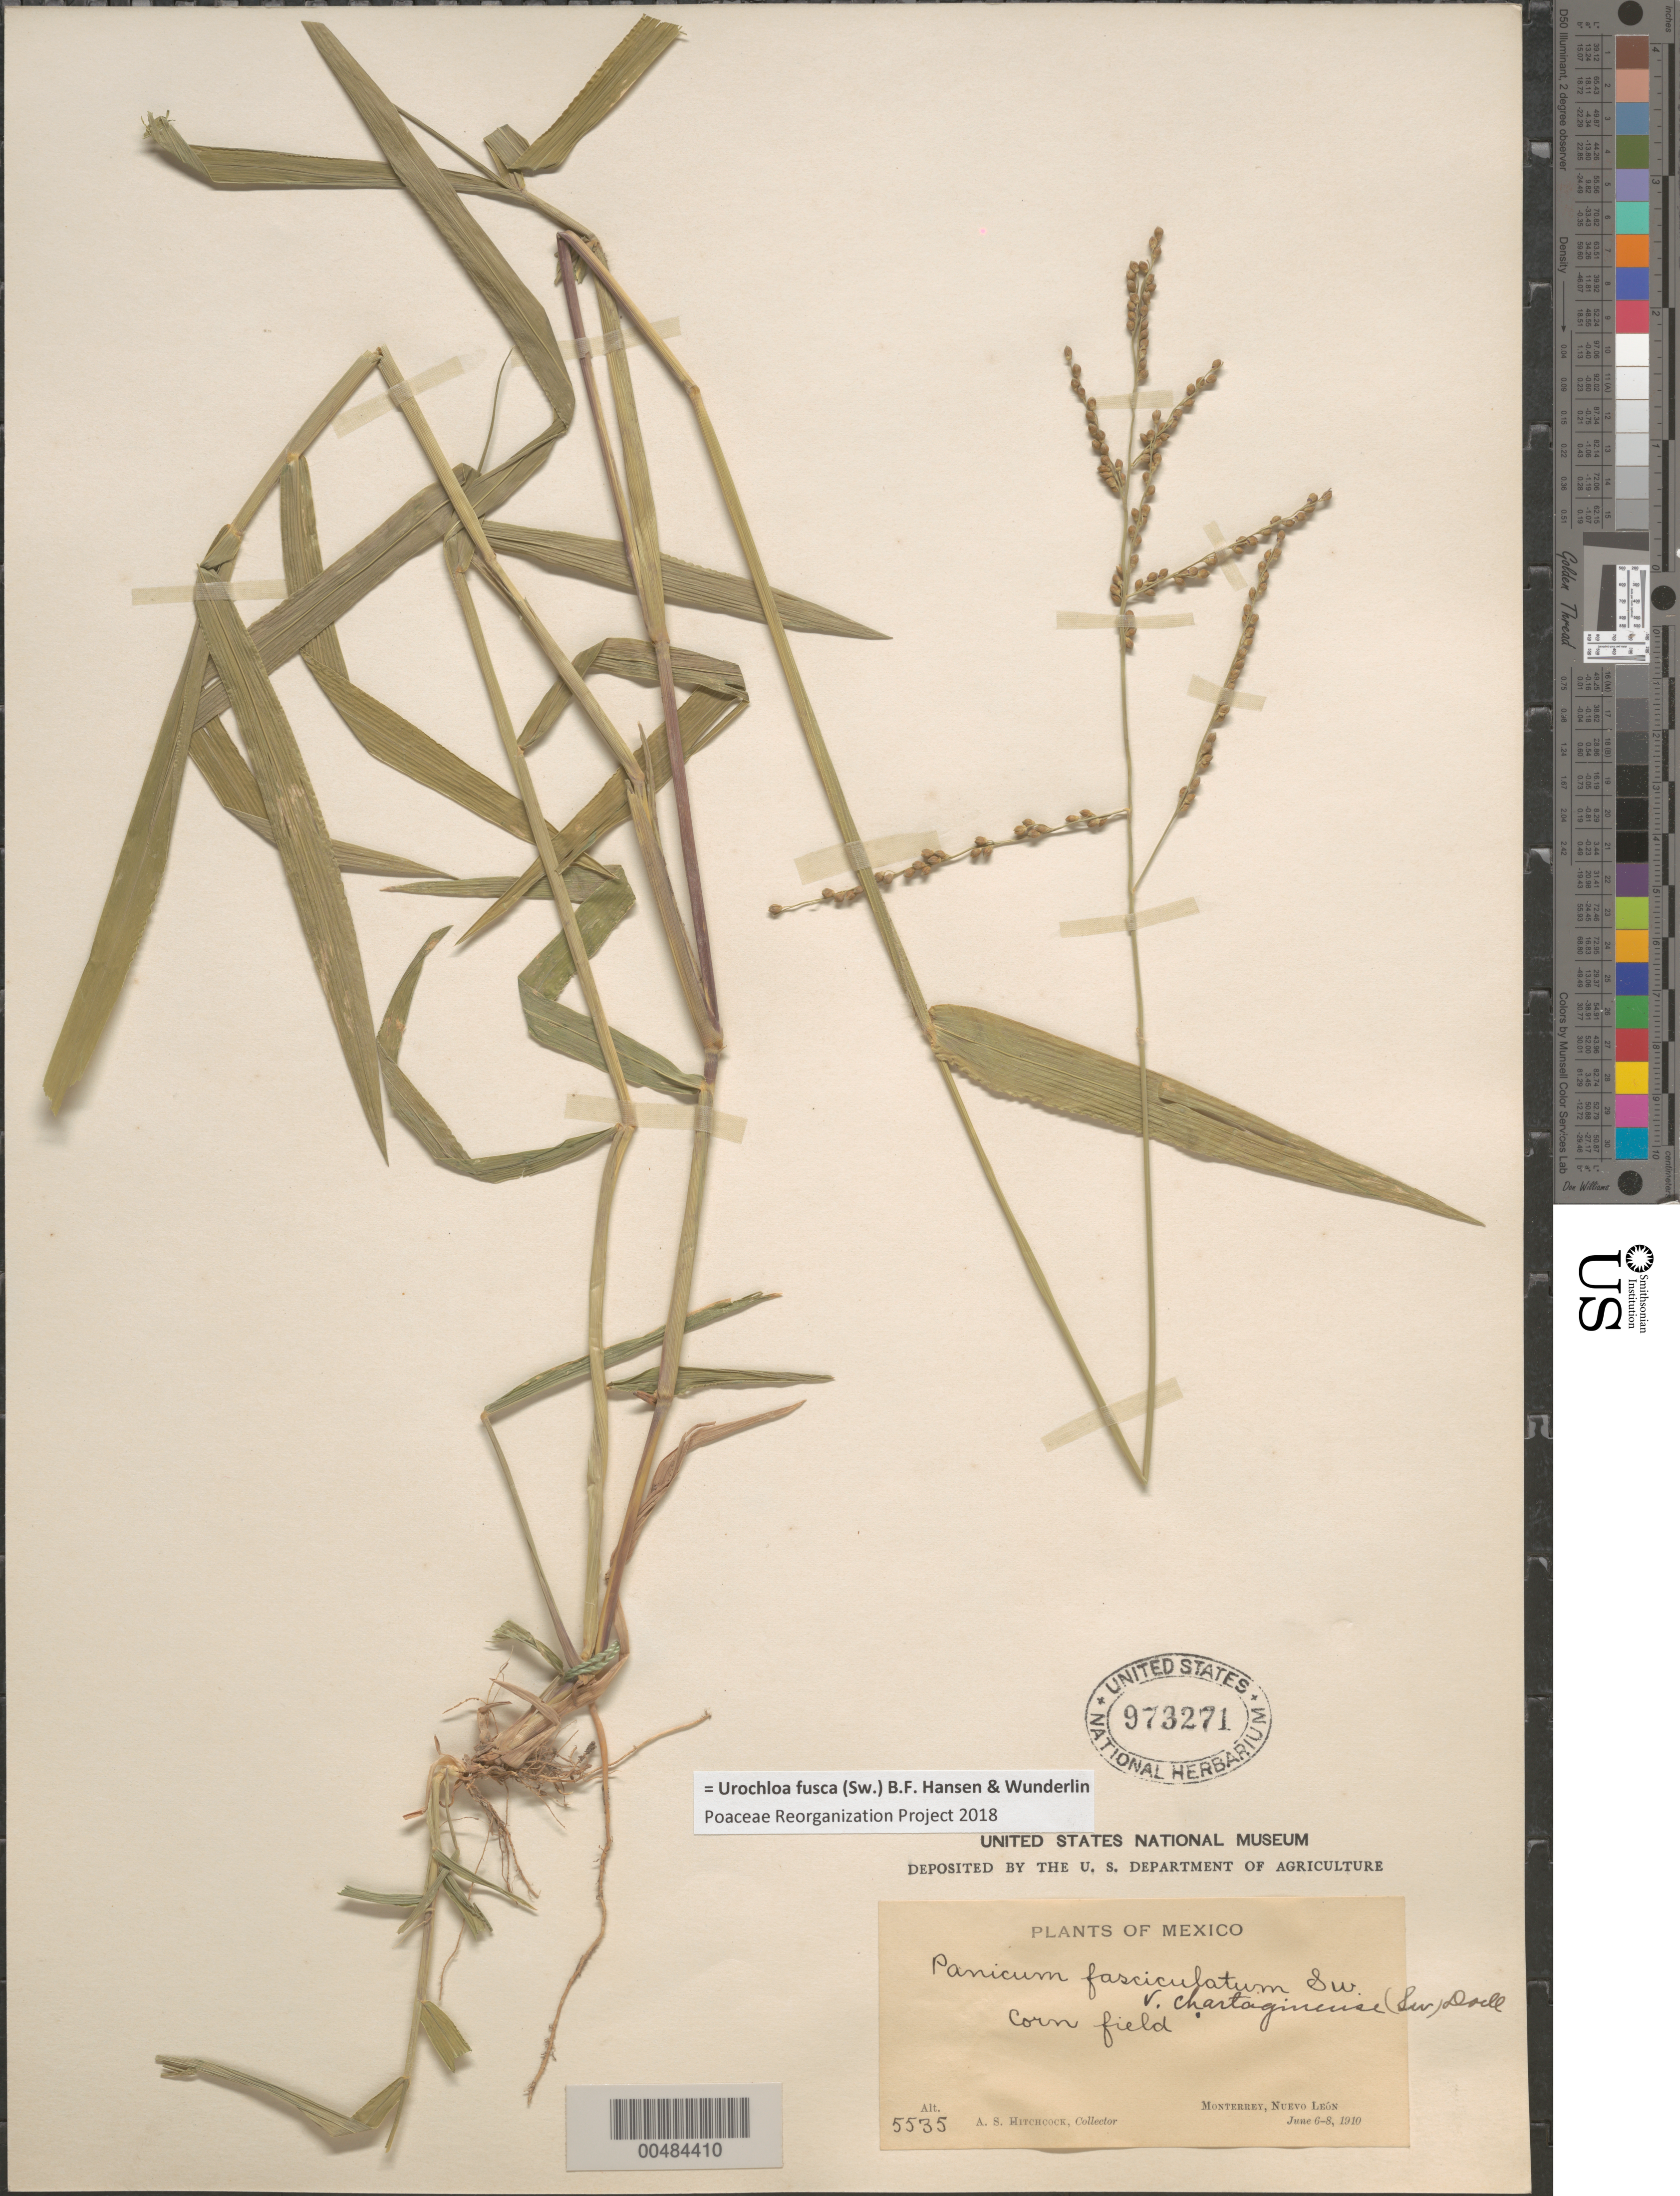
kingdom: Plantae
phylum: Tracheophyta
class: Liliopsida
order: Poales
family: Poaceae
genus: Brachiaria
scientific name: Brachiaria fasciculata var. reticulata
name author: (Torr.) Beetle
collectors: A. S. Hitchcock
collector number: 5535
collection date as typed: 6 Jun 1910 to 8 Jun 1910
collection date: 1910-06-06/1910-06-08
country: Mexico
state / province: Nuevo León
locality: Monterrey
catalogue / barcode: US 973271